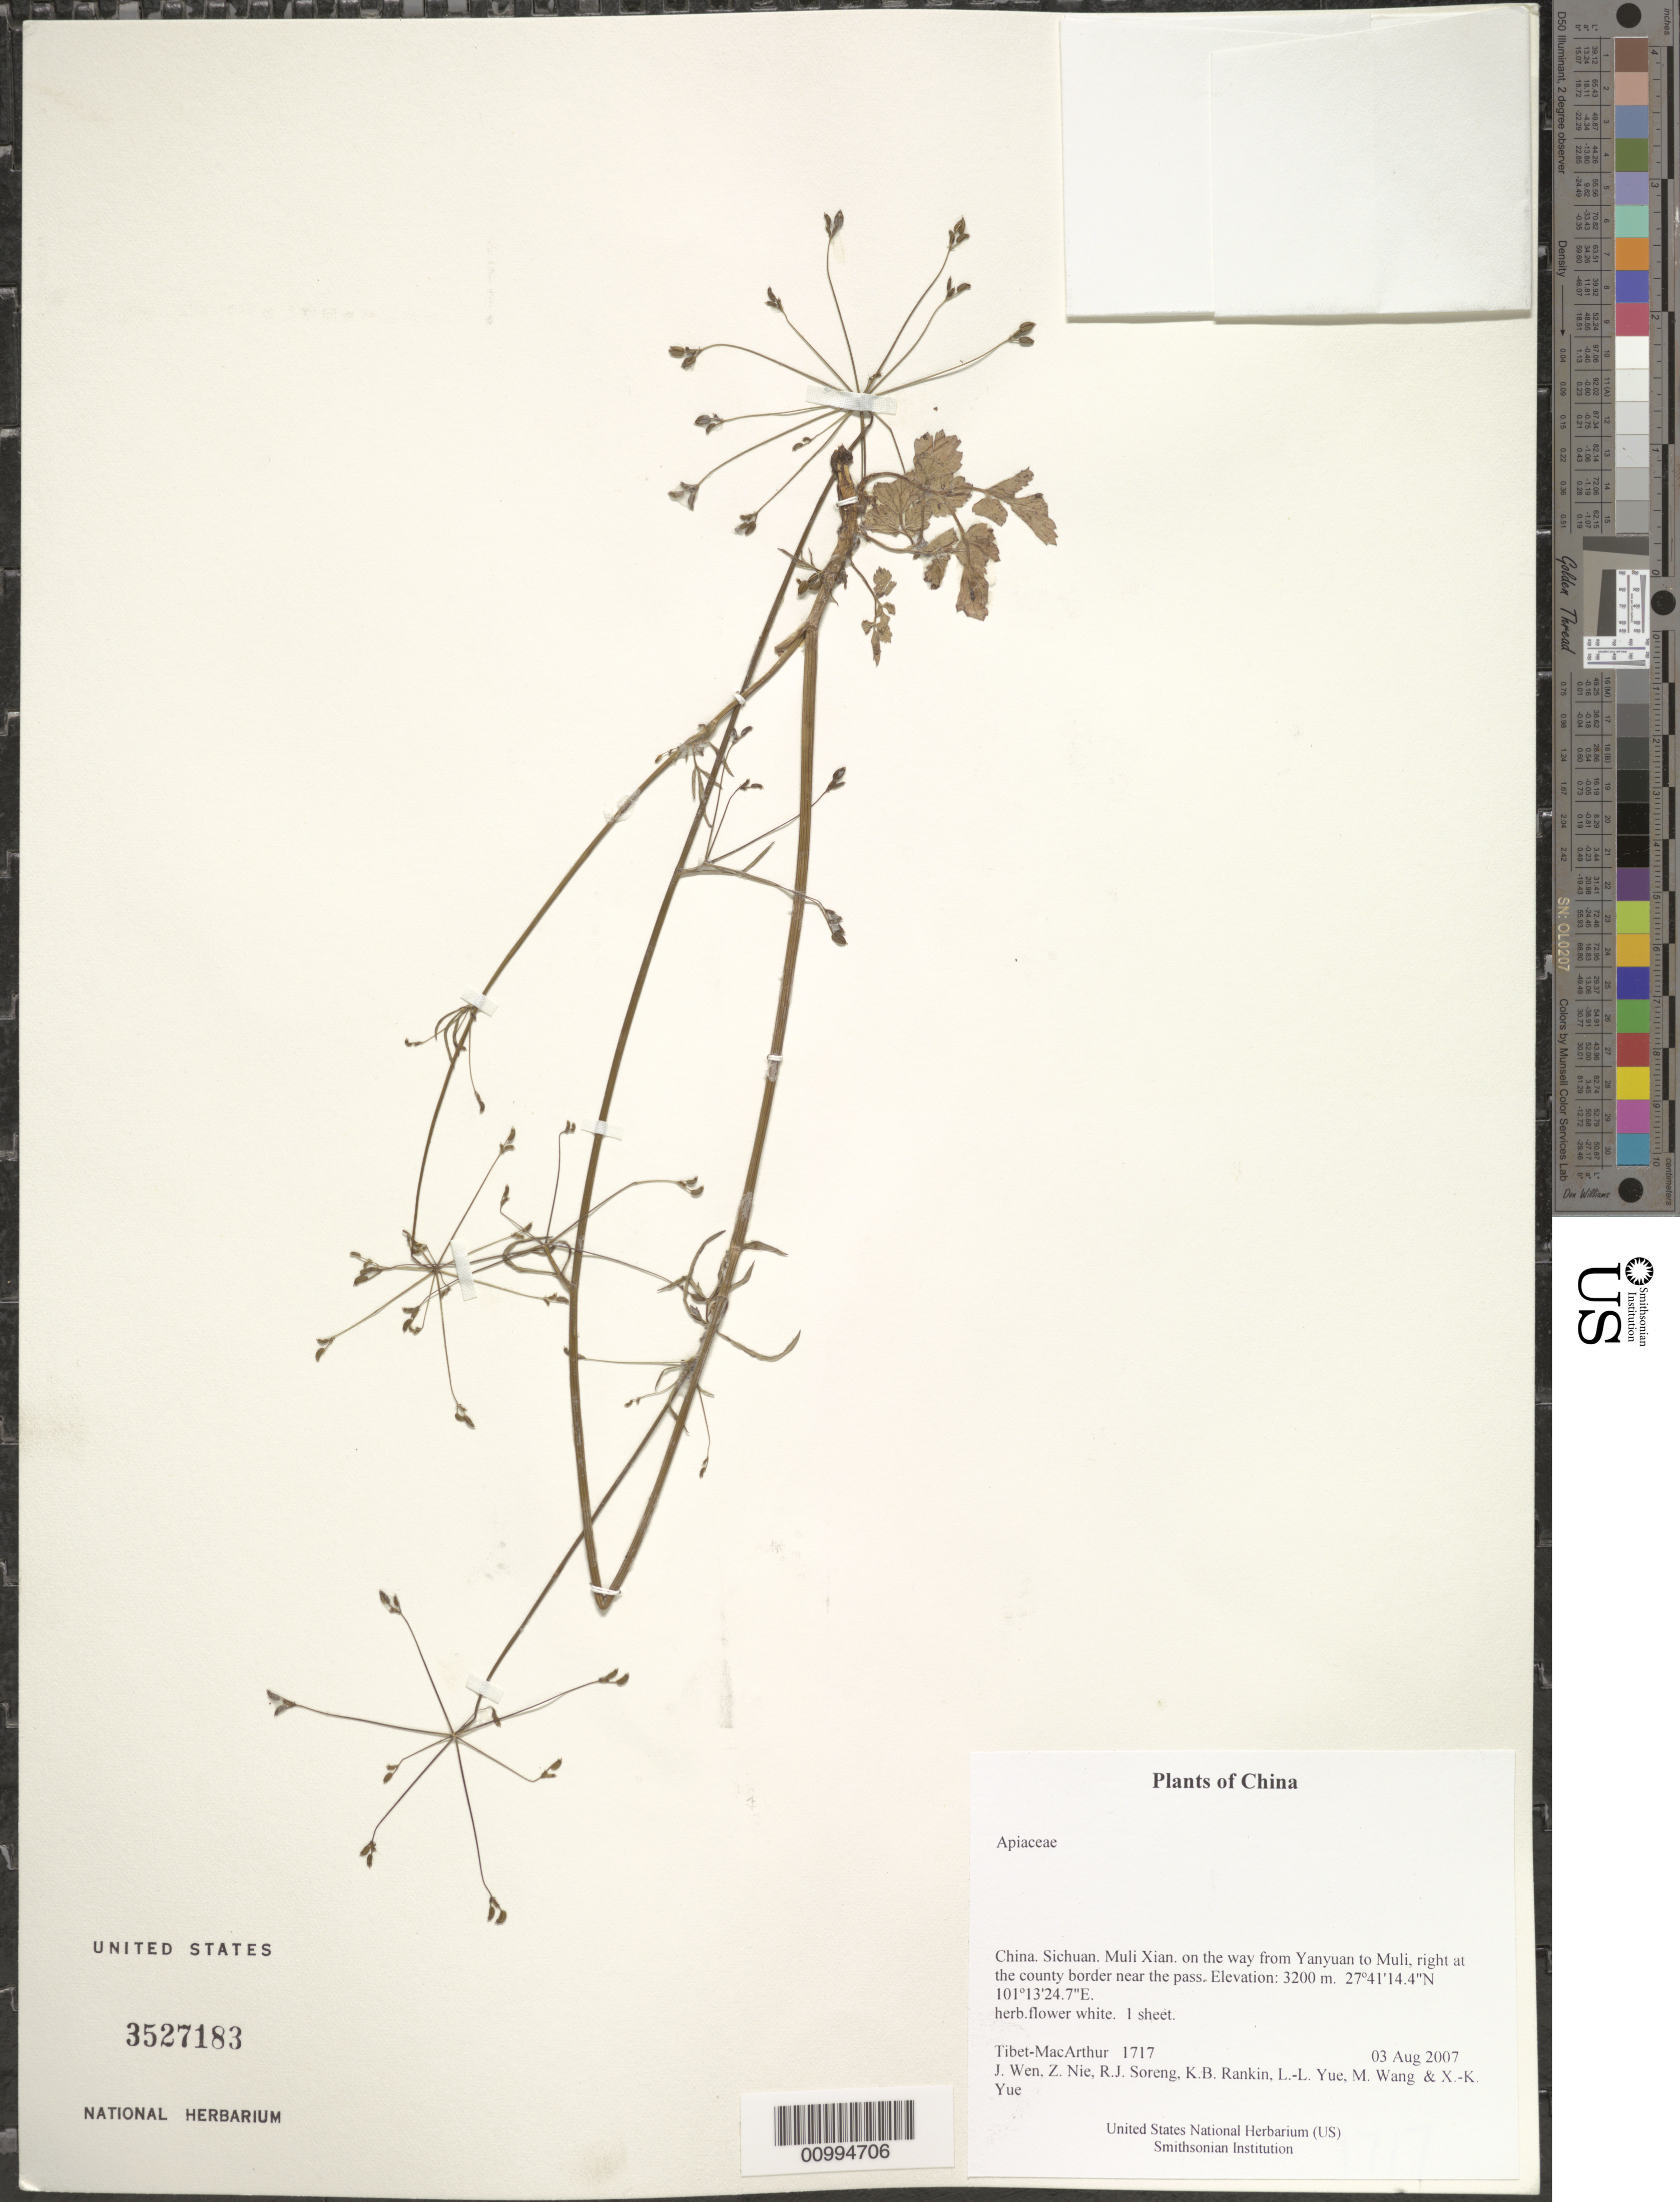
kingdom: Plantae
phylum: Tracheophyta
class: Magnoliopsida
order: Apiales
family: Apiaceae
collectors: Tibet-MacArthur, J. Wen, Z. Nie, R. J. Soreng, K. Rankin, L. Yue, M. Wang & X. Yue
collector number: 1717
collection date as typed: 03 Aug 2007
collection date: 2007-08-03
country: China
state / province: Sichuan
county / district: Muli Xian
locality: on the way from Yanyuan to Muli, right at the county border near the pass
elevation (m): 3200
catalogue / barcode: US 3527183